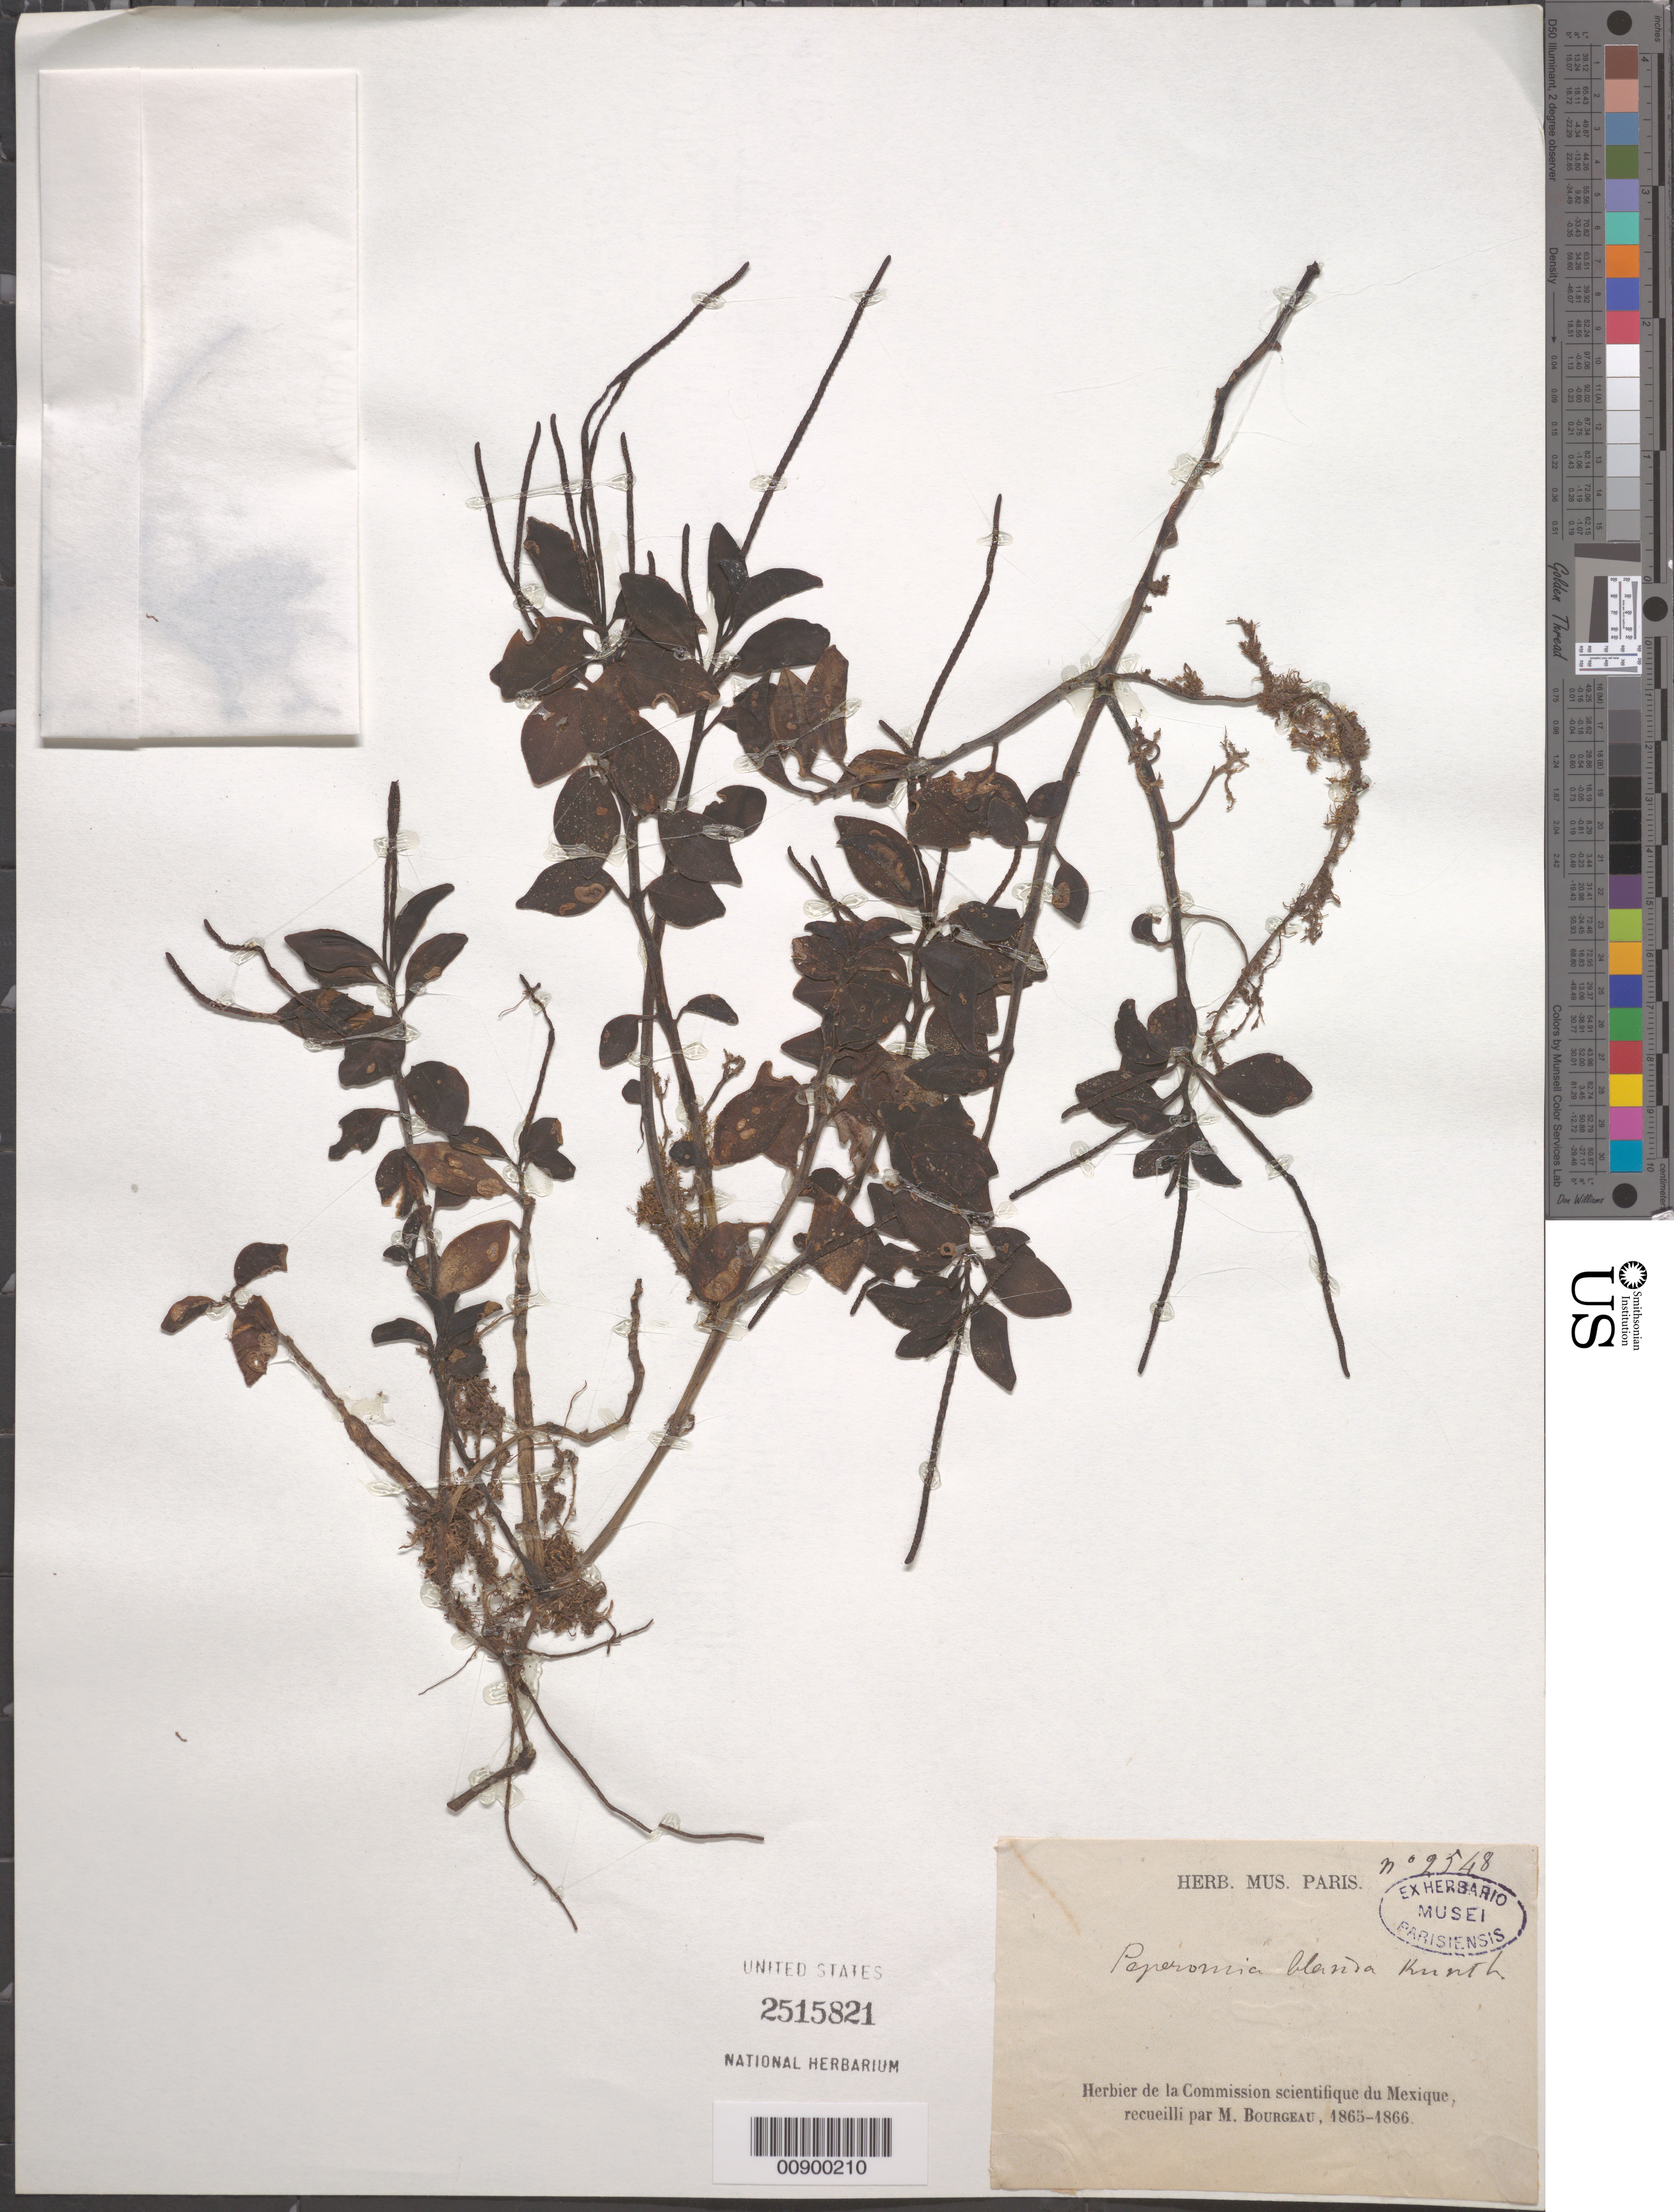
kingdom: Plantae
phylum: Tracheophyta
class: Magnoliopsida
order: Piperales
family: Piperaceae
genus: Peperomia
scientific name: Peperomia blanda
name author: (Jacq.) Kunth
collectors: E. Bourgeau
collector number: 2548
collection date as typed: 1865 to -- --- 1866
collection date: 1865/1866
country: Mexico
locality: Mexico.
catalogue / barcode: US 2515821